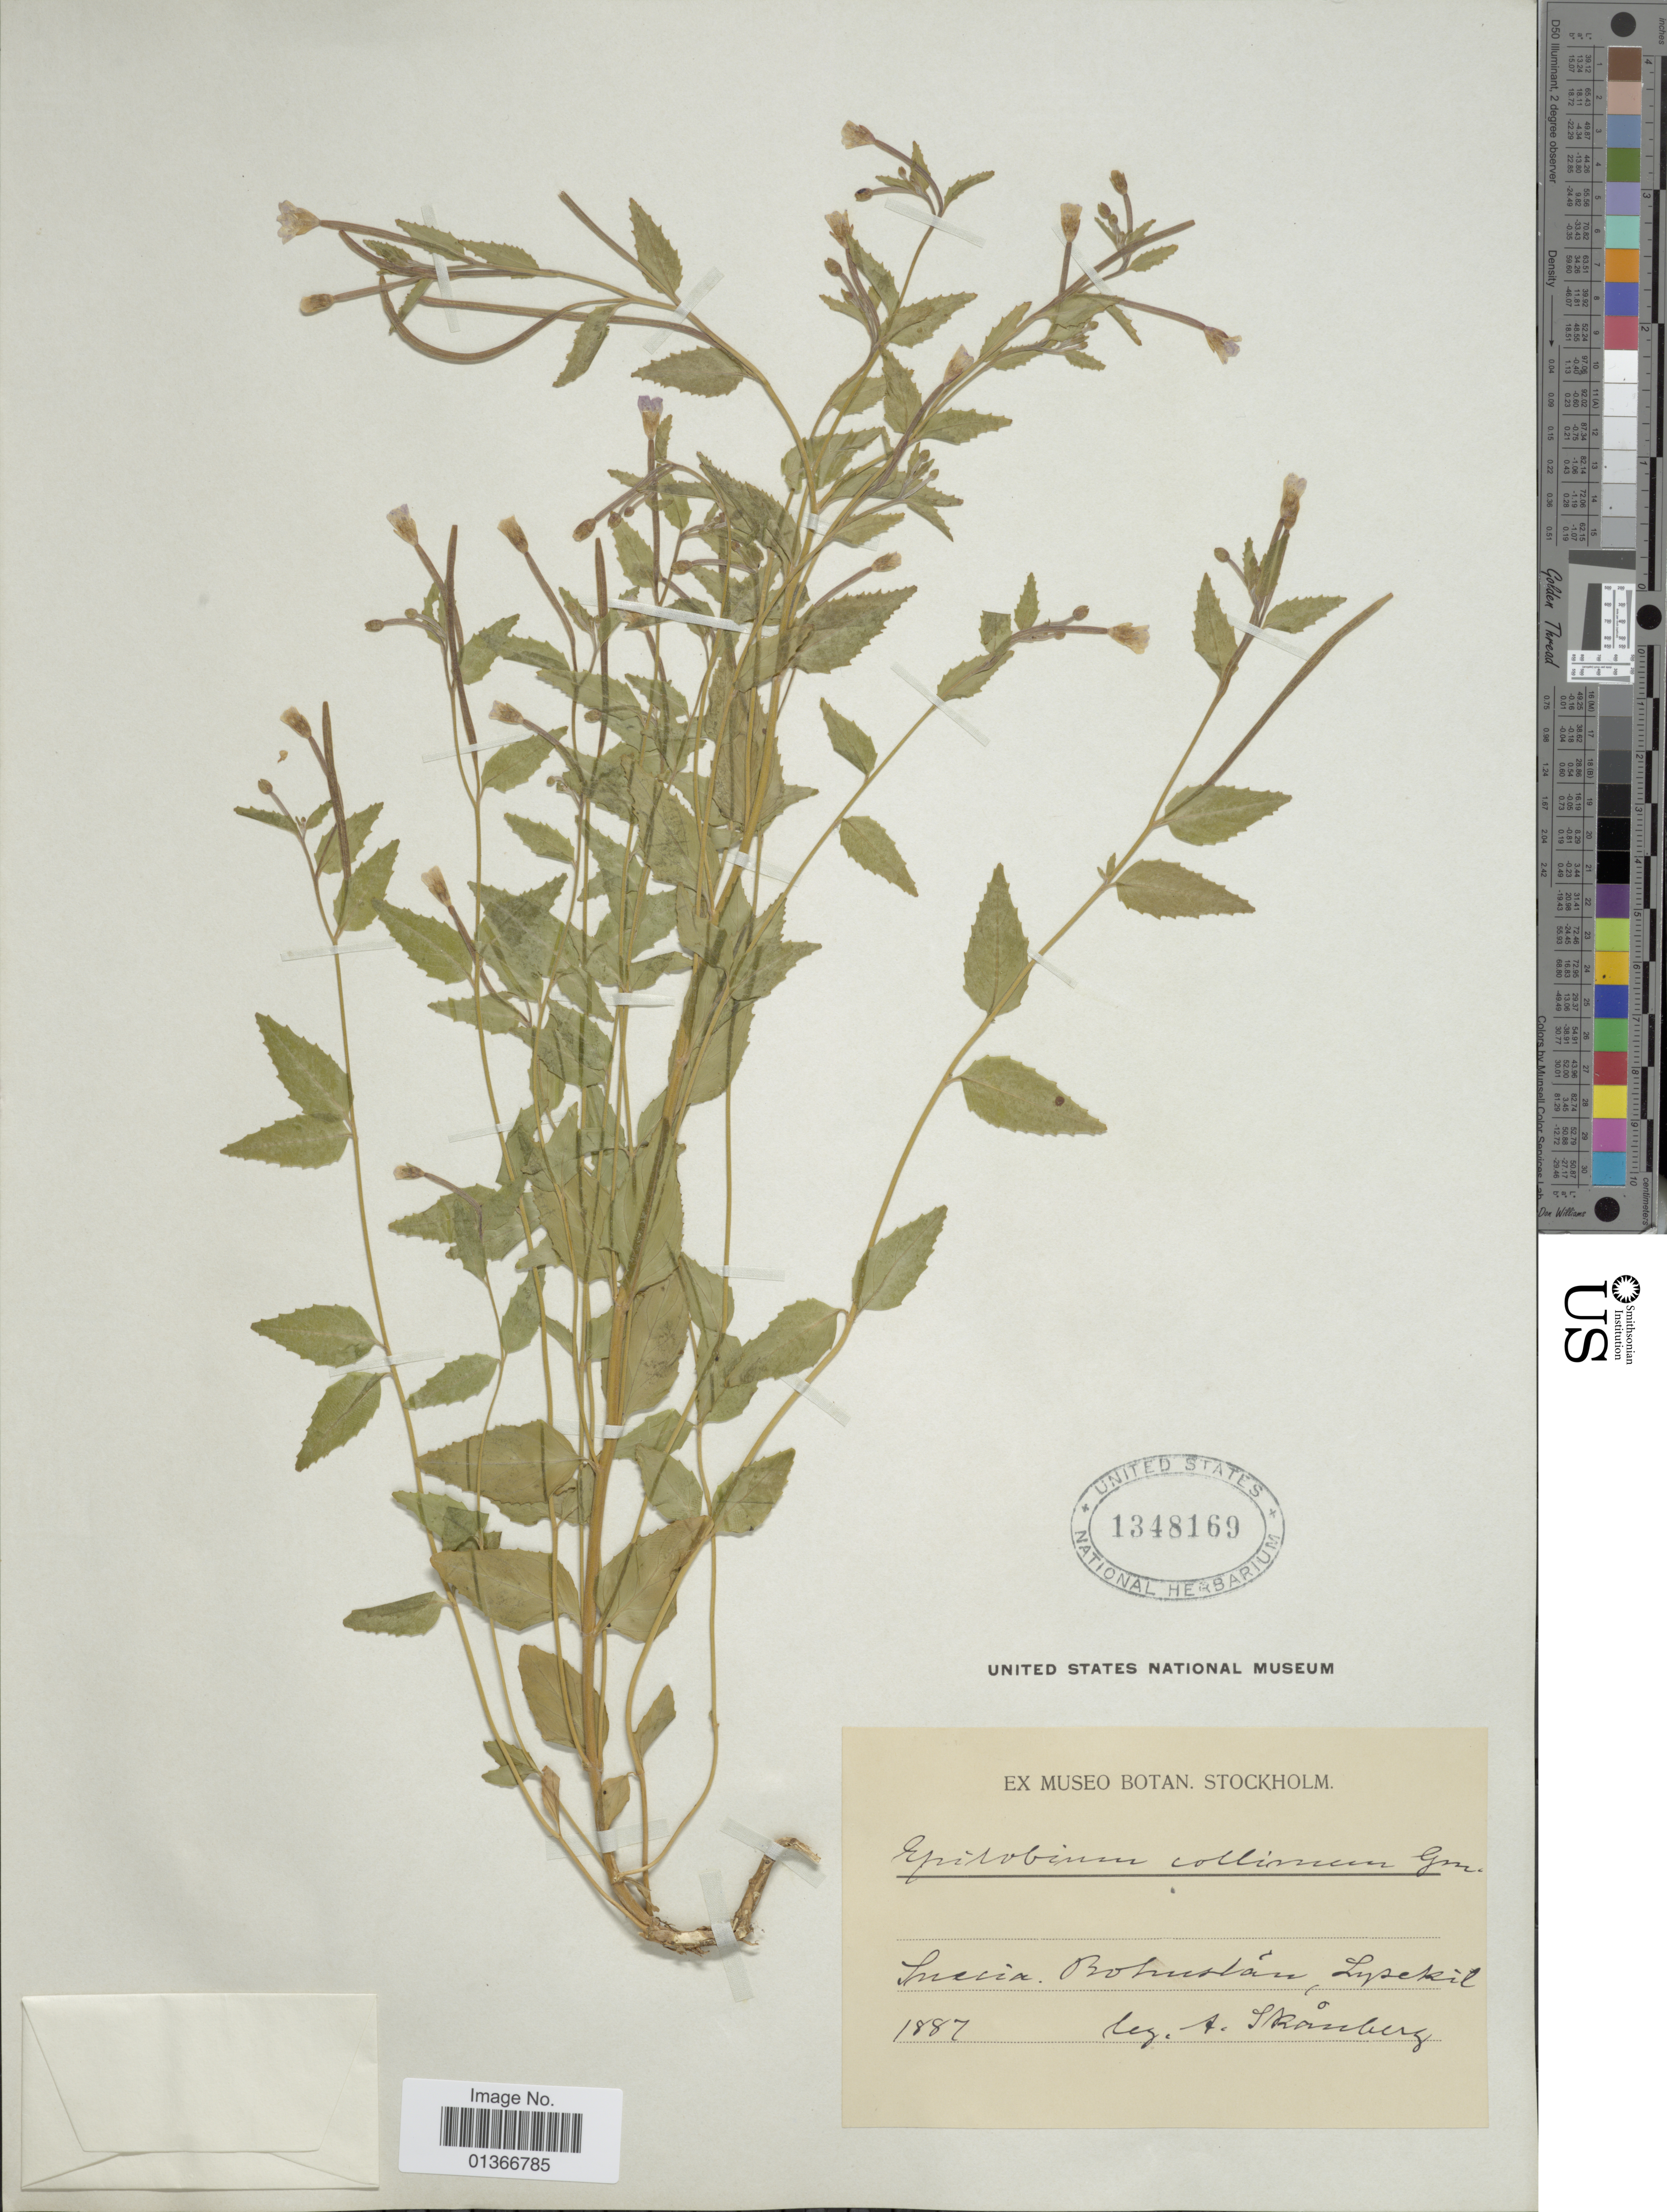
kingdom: Plantae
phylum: Tracheophyta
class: Magnoliopsida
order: Myrtales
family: Onagraceae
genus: Epilobium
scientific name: Epilobium collinum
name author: C.C. Gmel.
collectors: A. Skånberg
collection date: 1887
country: Sweden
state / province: Västra Götaland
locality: Lysekil [Bohuslän]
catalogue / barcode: US 1348169